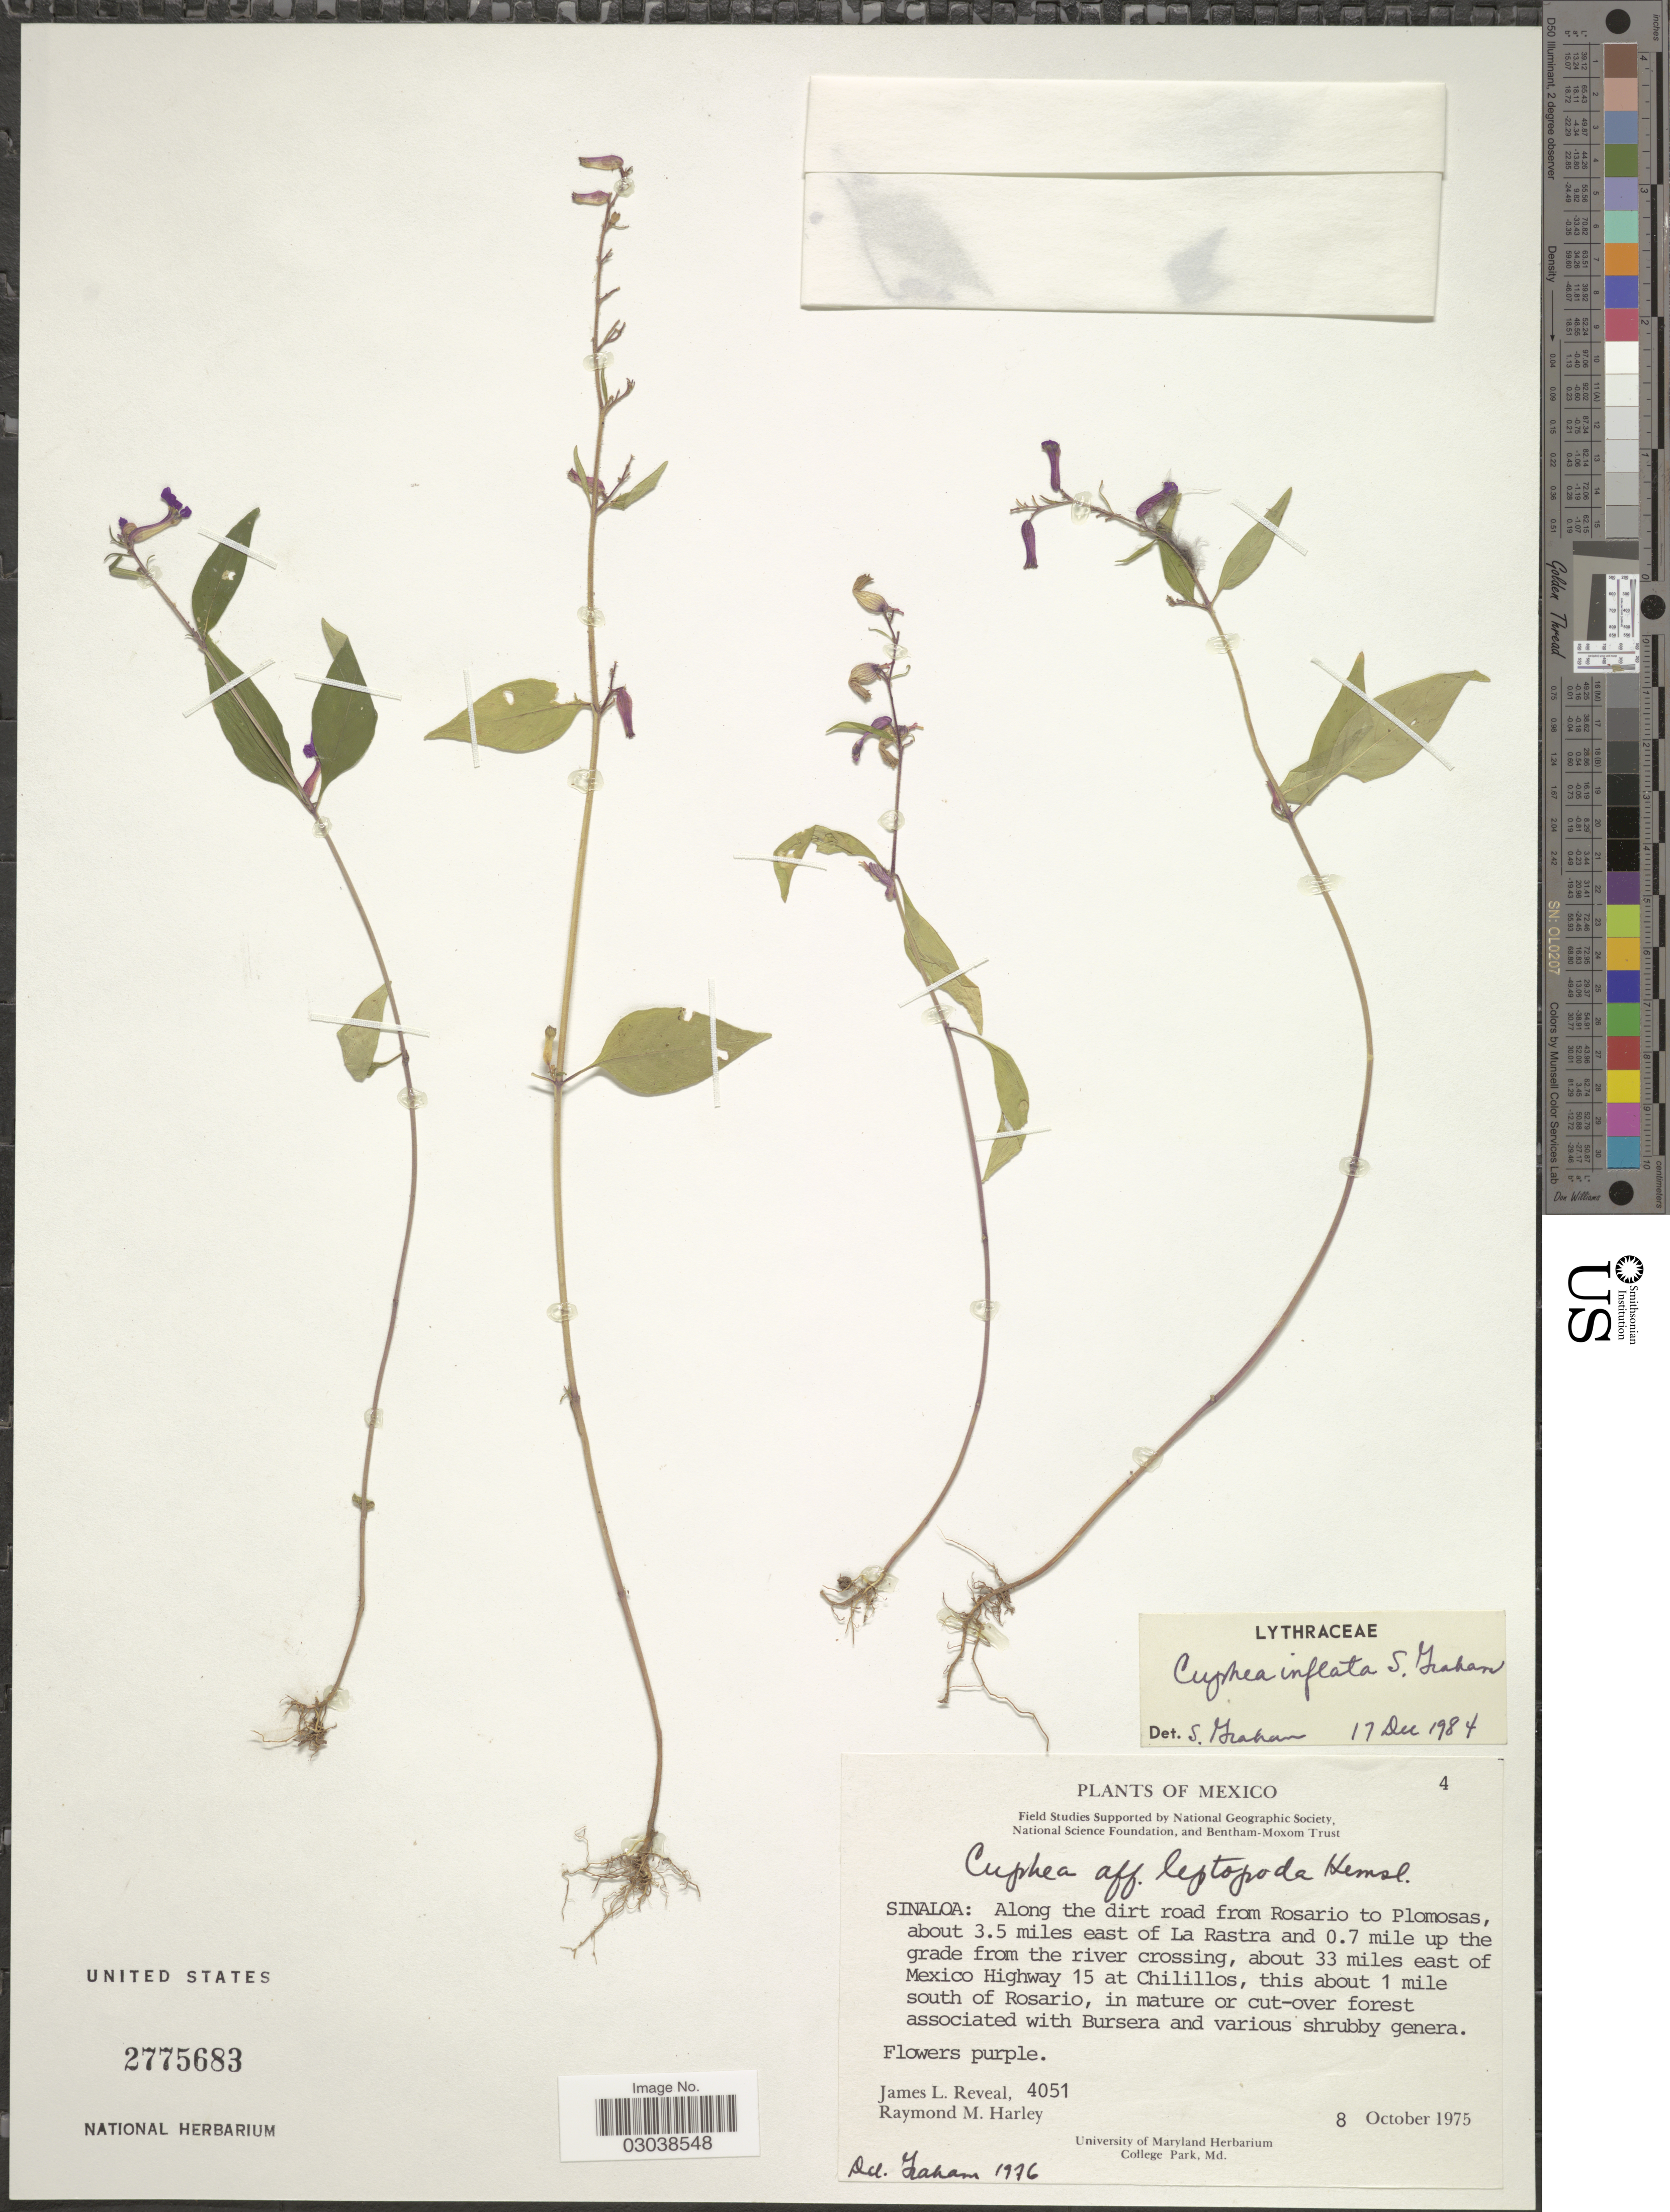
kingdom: Plantae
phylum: Tracheophyta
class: Magnoliopsida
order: Myrtales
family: Lythraceae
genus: Cuphea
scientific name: Cuphea inflata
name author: S.A. Graham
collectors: J. L. Reveal & R. M. Harley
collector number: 4051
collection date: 1975-10-08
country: Mexico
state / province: Sinaloa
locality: Along the dirt road from Rosario to Plomosas, about 3.5 miles east of La Rastra and 0.7 mile up the grade from the river crossing, about 33 miles east of Mexico Highway 5 at Chilillos, this about 1 miles south of Rosario.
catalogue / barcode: US 2775683